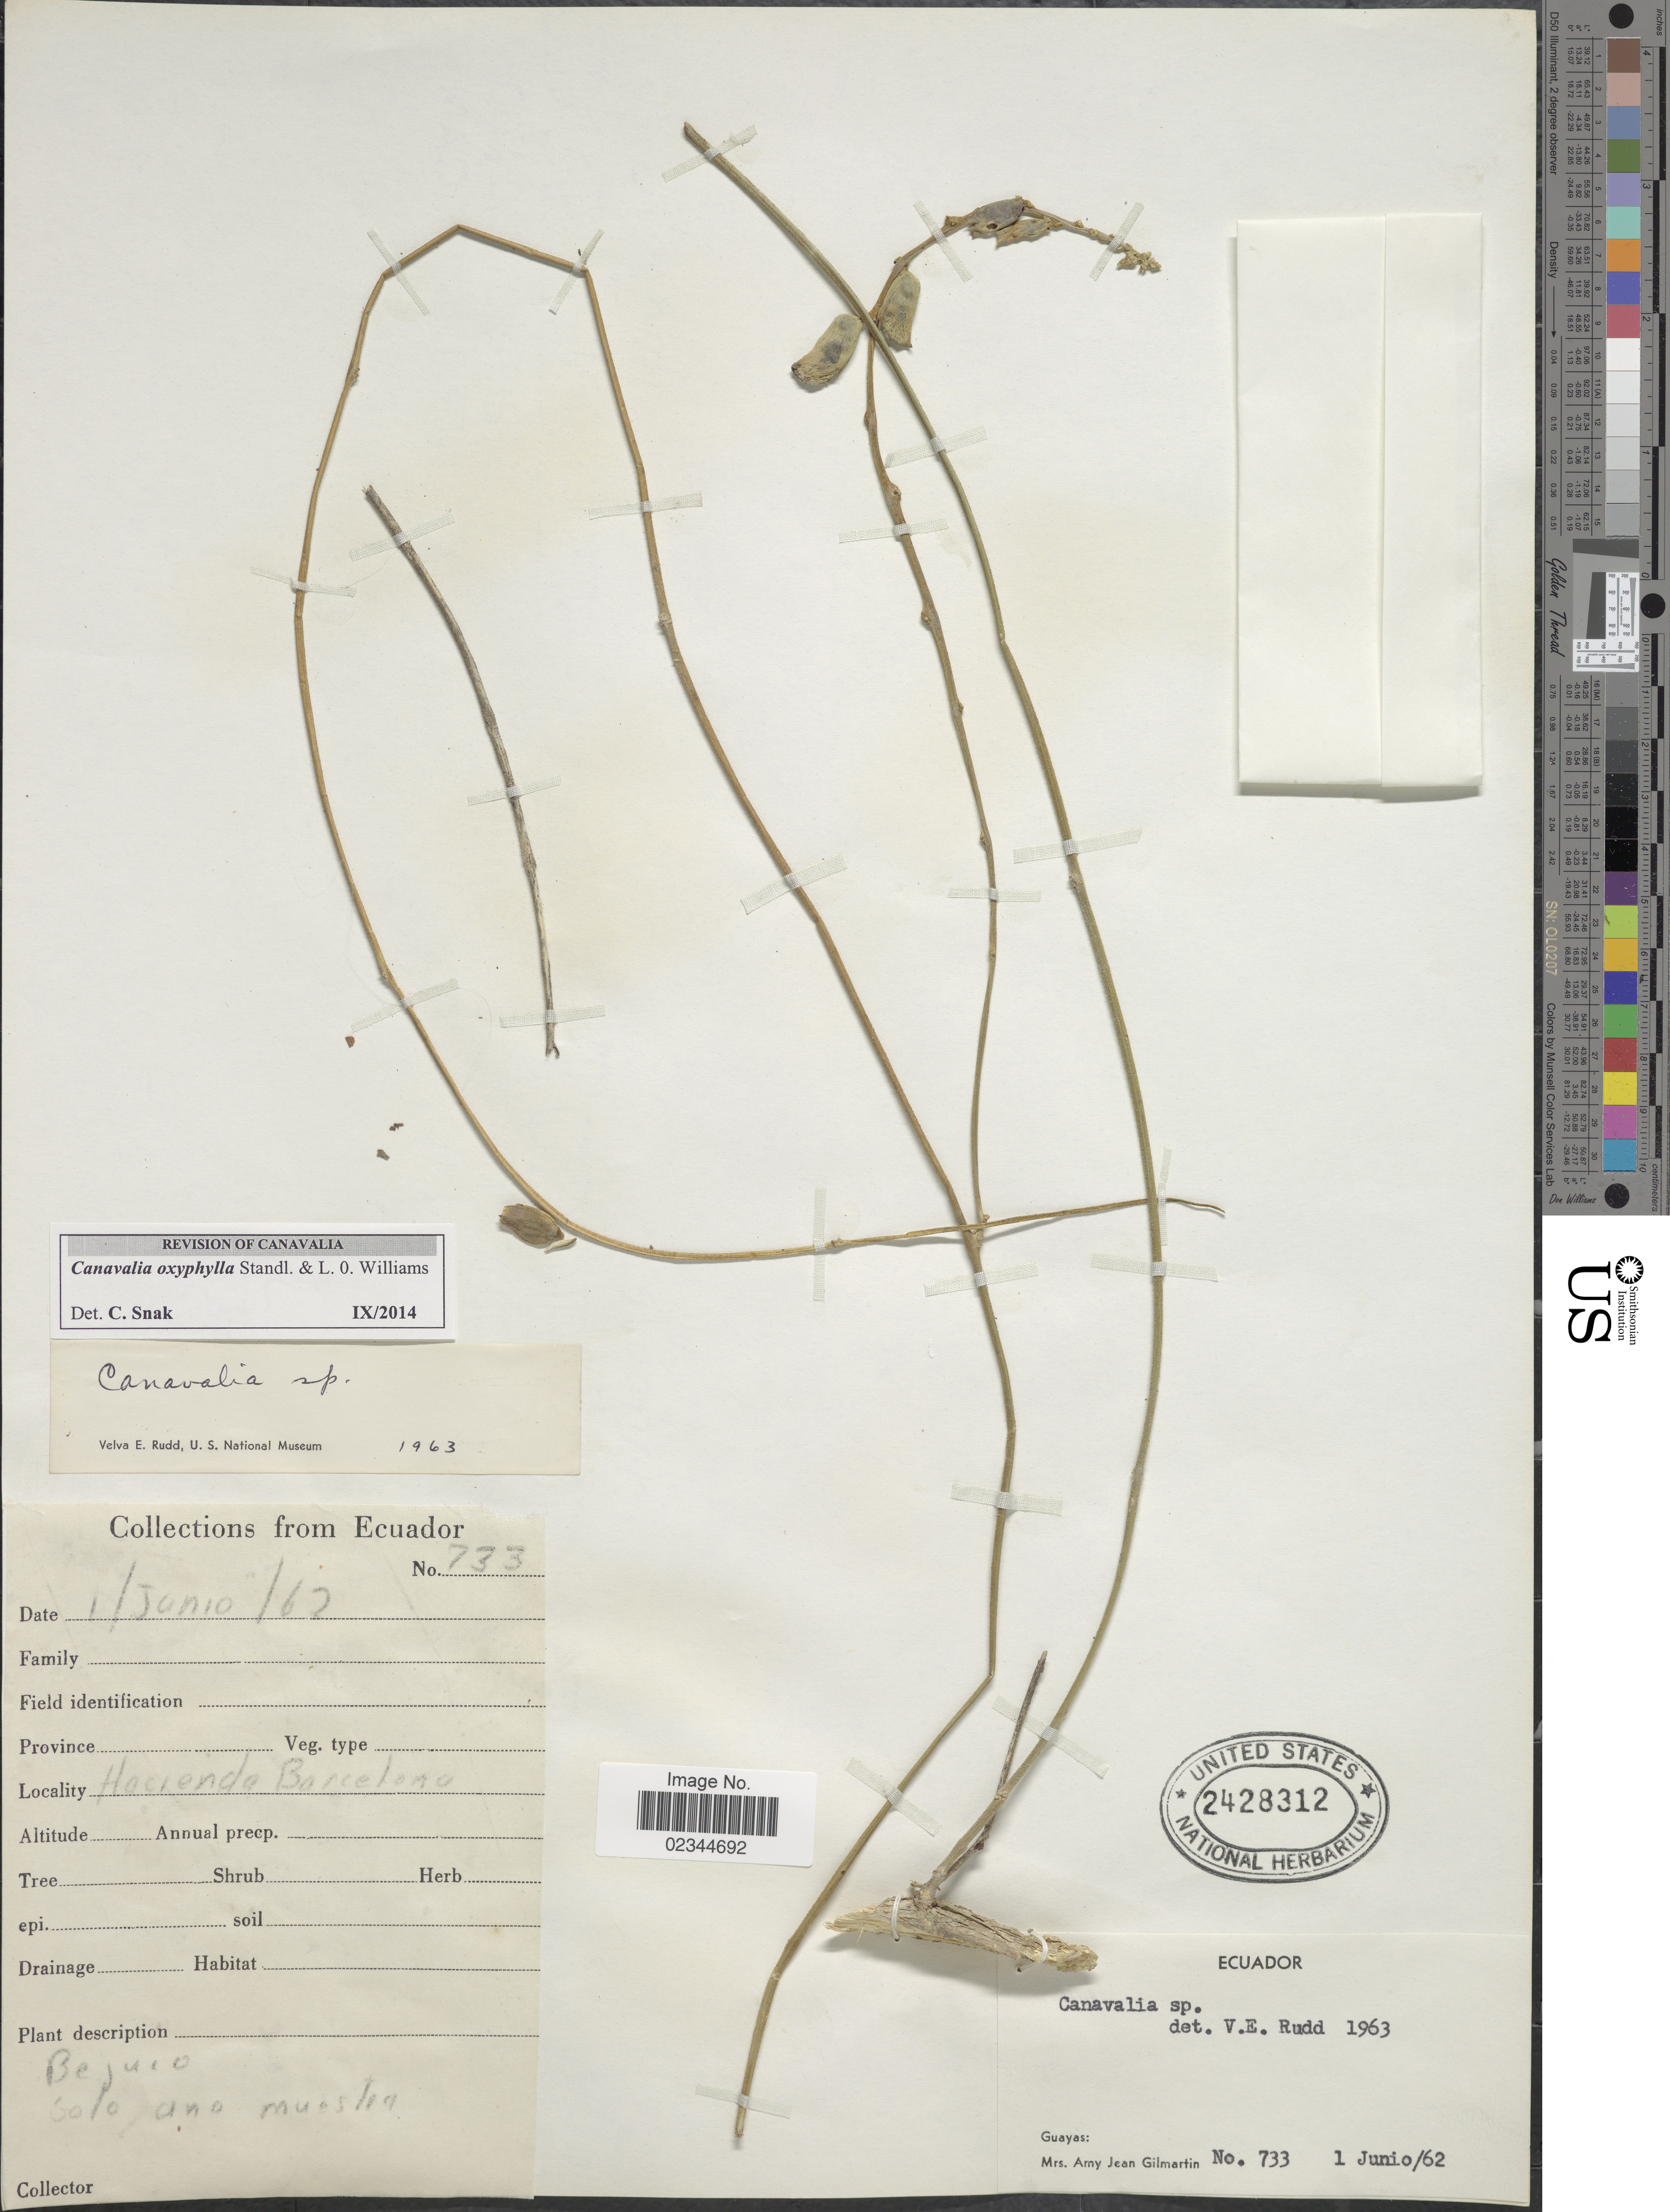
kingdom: Plantae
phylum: Tracheophyta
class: Magnoliopsida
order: Fabales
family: Fabaceae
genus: Canavalia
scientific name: Canavalia oxyphylla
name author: Standl. & L.O. Williams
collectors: A. J. Gilmartin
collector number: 733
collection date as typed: Transcribed d/m/y: 1/6/62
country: Ecuador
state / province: Guayas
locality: Hacienda Barcelona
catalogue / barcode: US 2428312